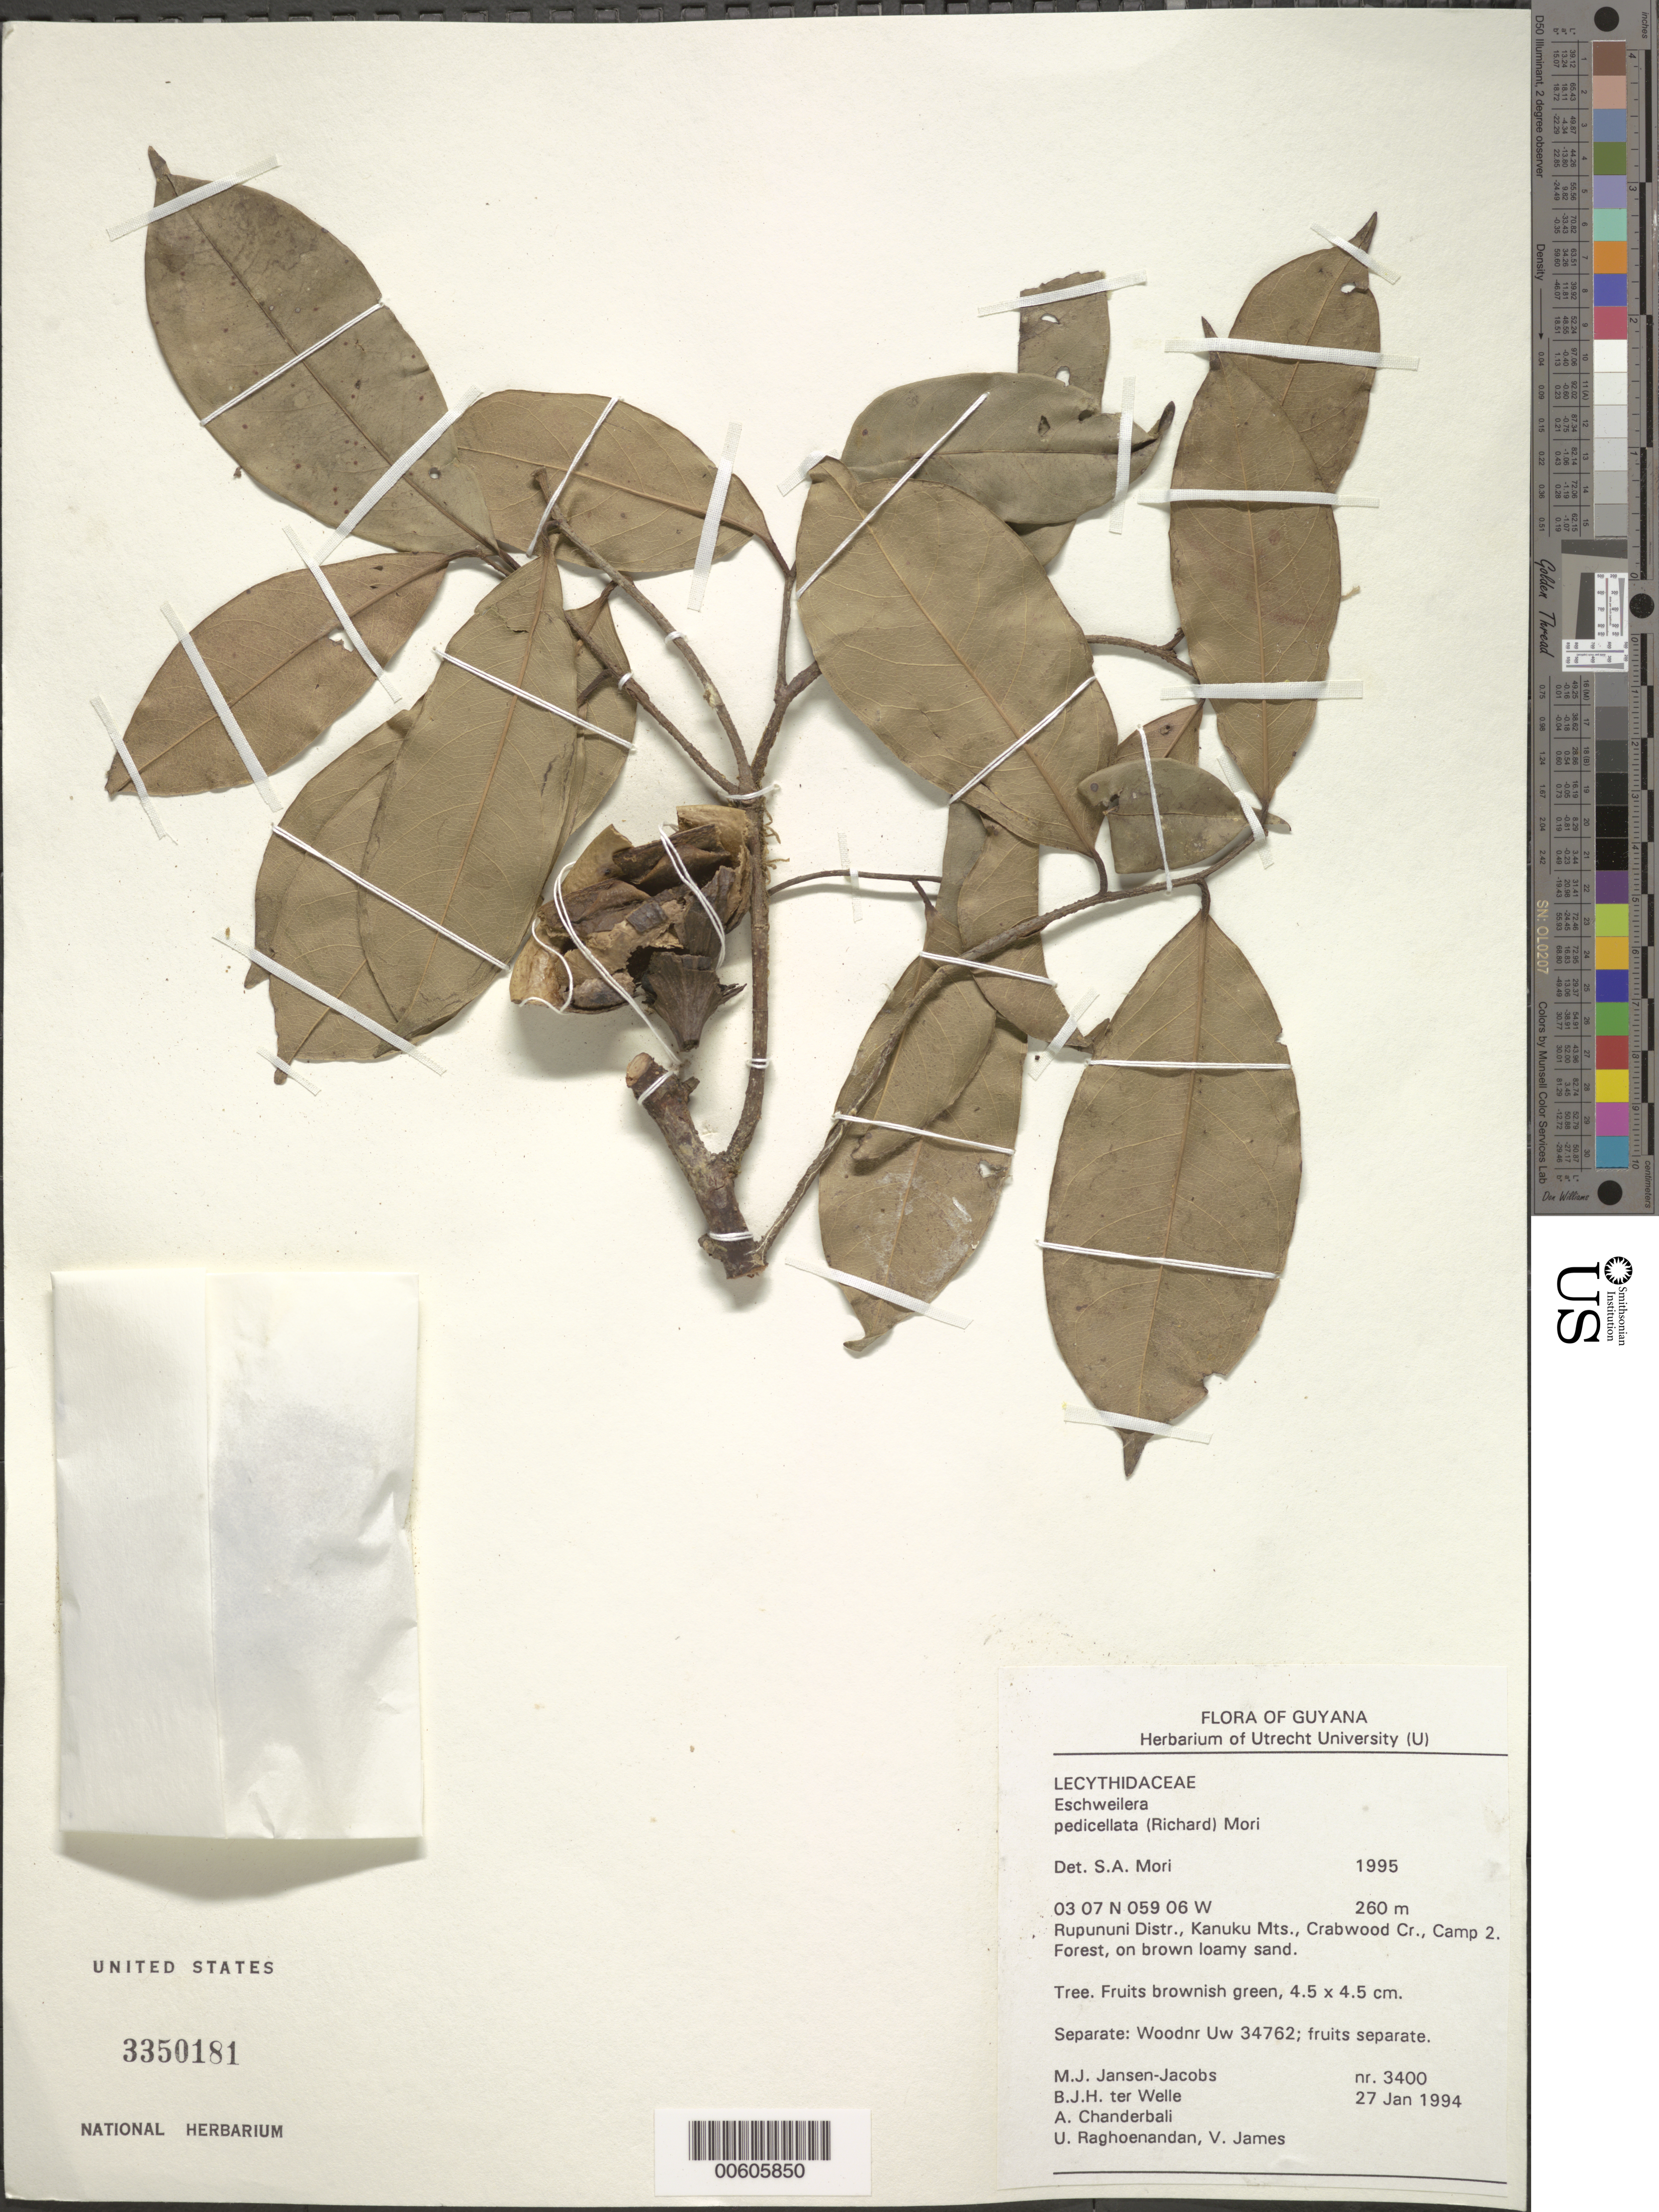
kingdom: Plantae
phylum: Tracheophyta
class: Magnoliopsida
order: Ericales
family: Lecythidaceae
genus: Eschweilera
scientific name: Eschweilera pedicellata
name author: (Rich.) S.A. Mori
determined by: Mori, Scott A.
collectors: M. J. Jansen-Jacobs, B. Welle, A. S. Chanderbali, U. Raghoenandan & V. James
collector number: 3400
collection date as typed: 27-Jan-94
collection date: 1994-01-27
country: Guyana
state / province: U. Takutu-U. Essequibo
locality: Crabwood Cr., Camp 2, Kanuku Mts., Rupununi District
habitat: Forest, on brown loamy sand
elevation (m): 260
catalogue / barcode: US 3350181